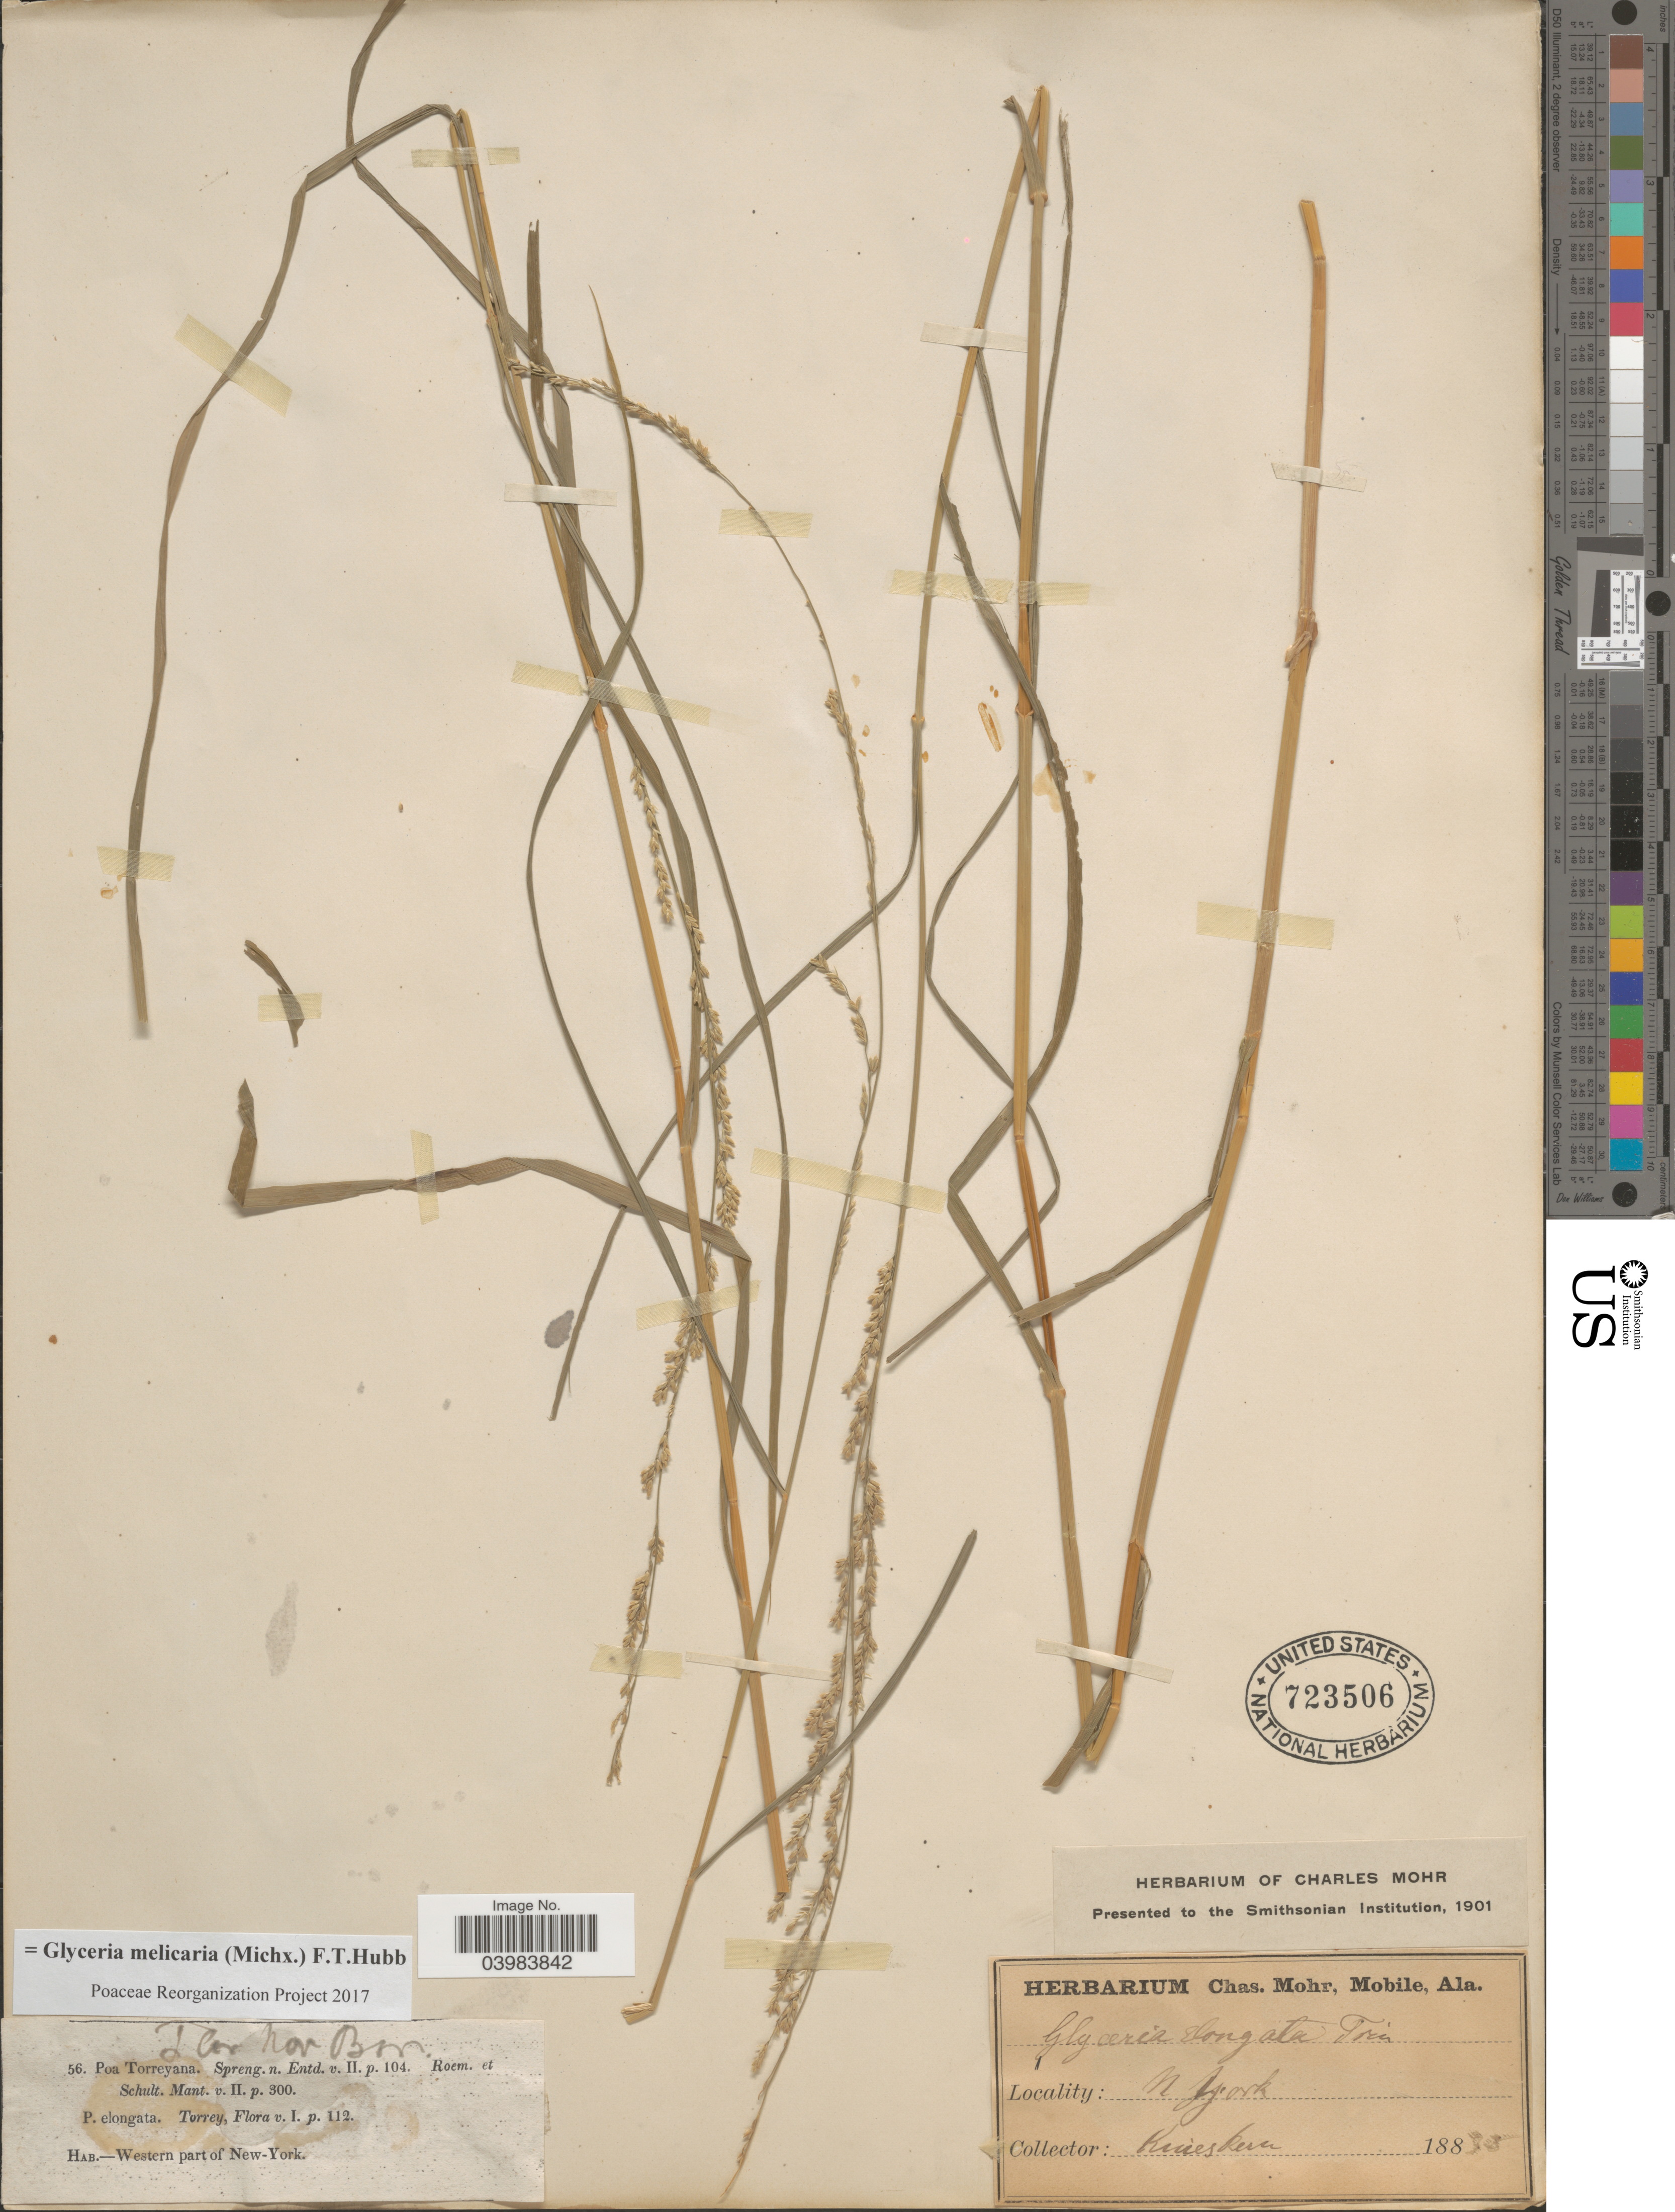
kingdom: Plantae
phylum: Tracheophyta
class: Liliopsida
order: Poales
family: Poaceae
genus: Glyceria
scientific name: Glyceria melicaria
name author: (Michx.) F.T. Hubb.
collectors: Knieskern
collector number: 56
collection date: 1883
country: United States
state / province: New York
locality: Western part of New-York.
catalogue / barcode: US 723506